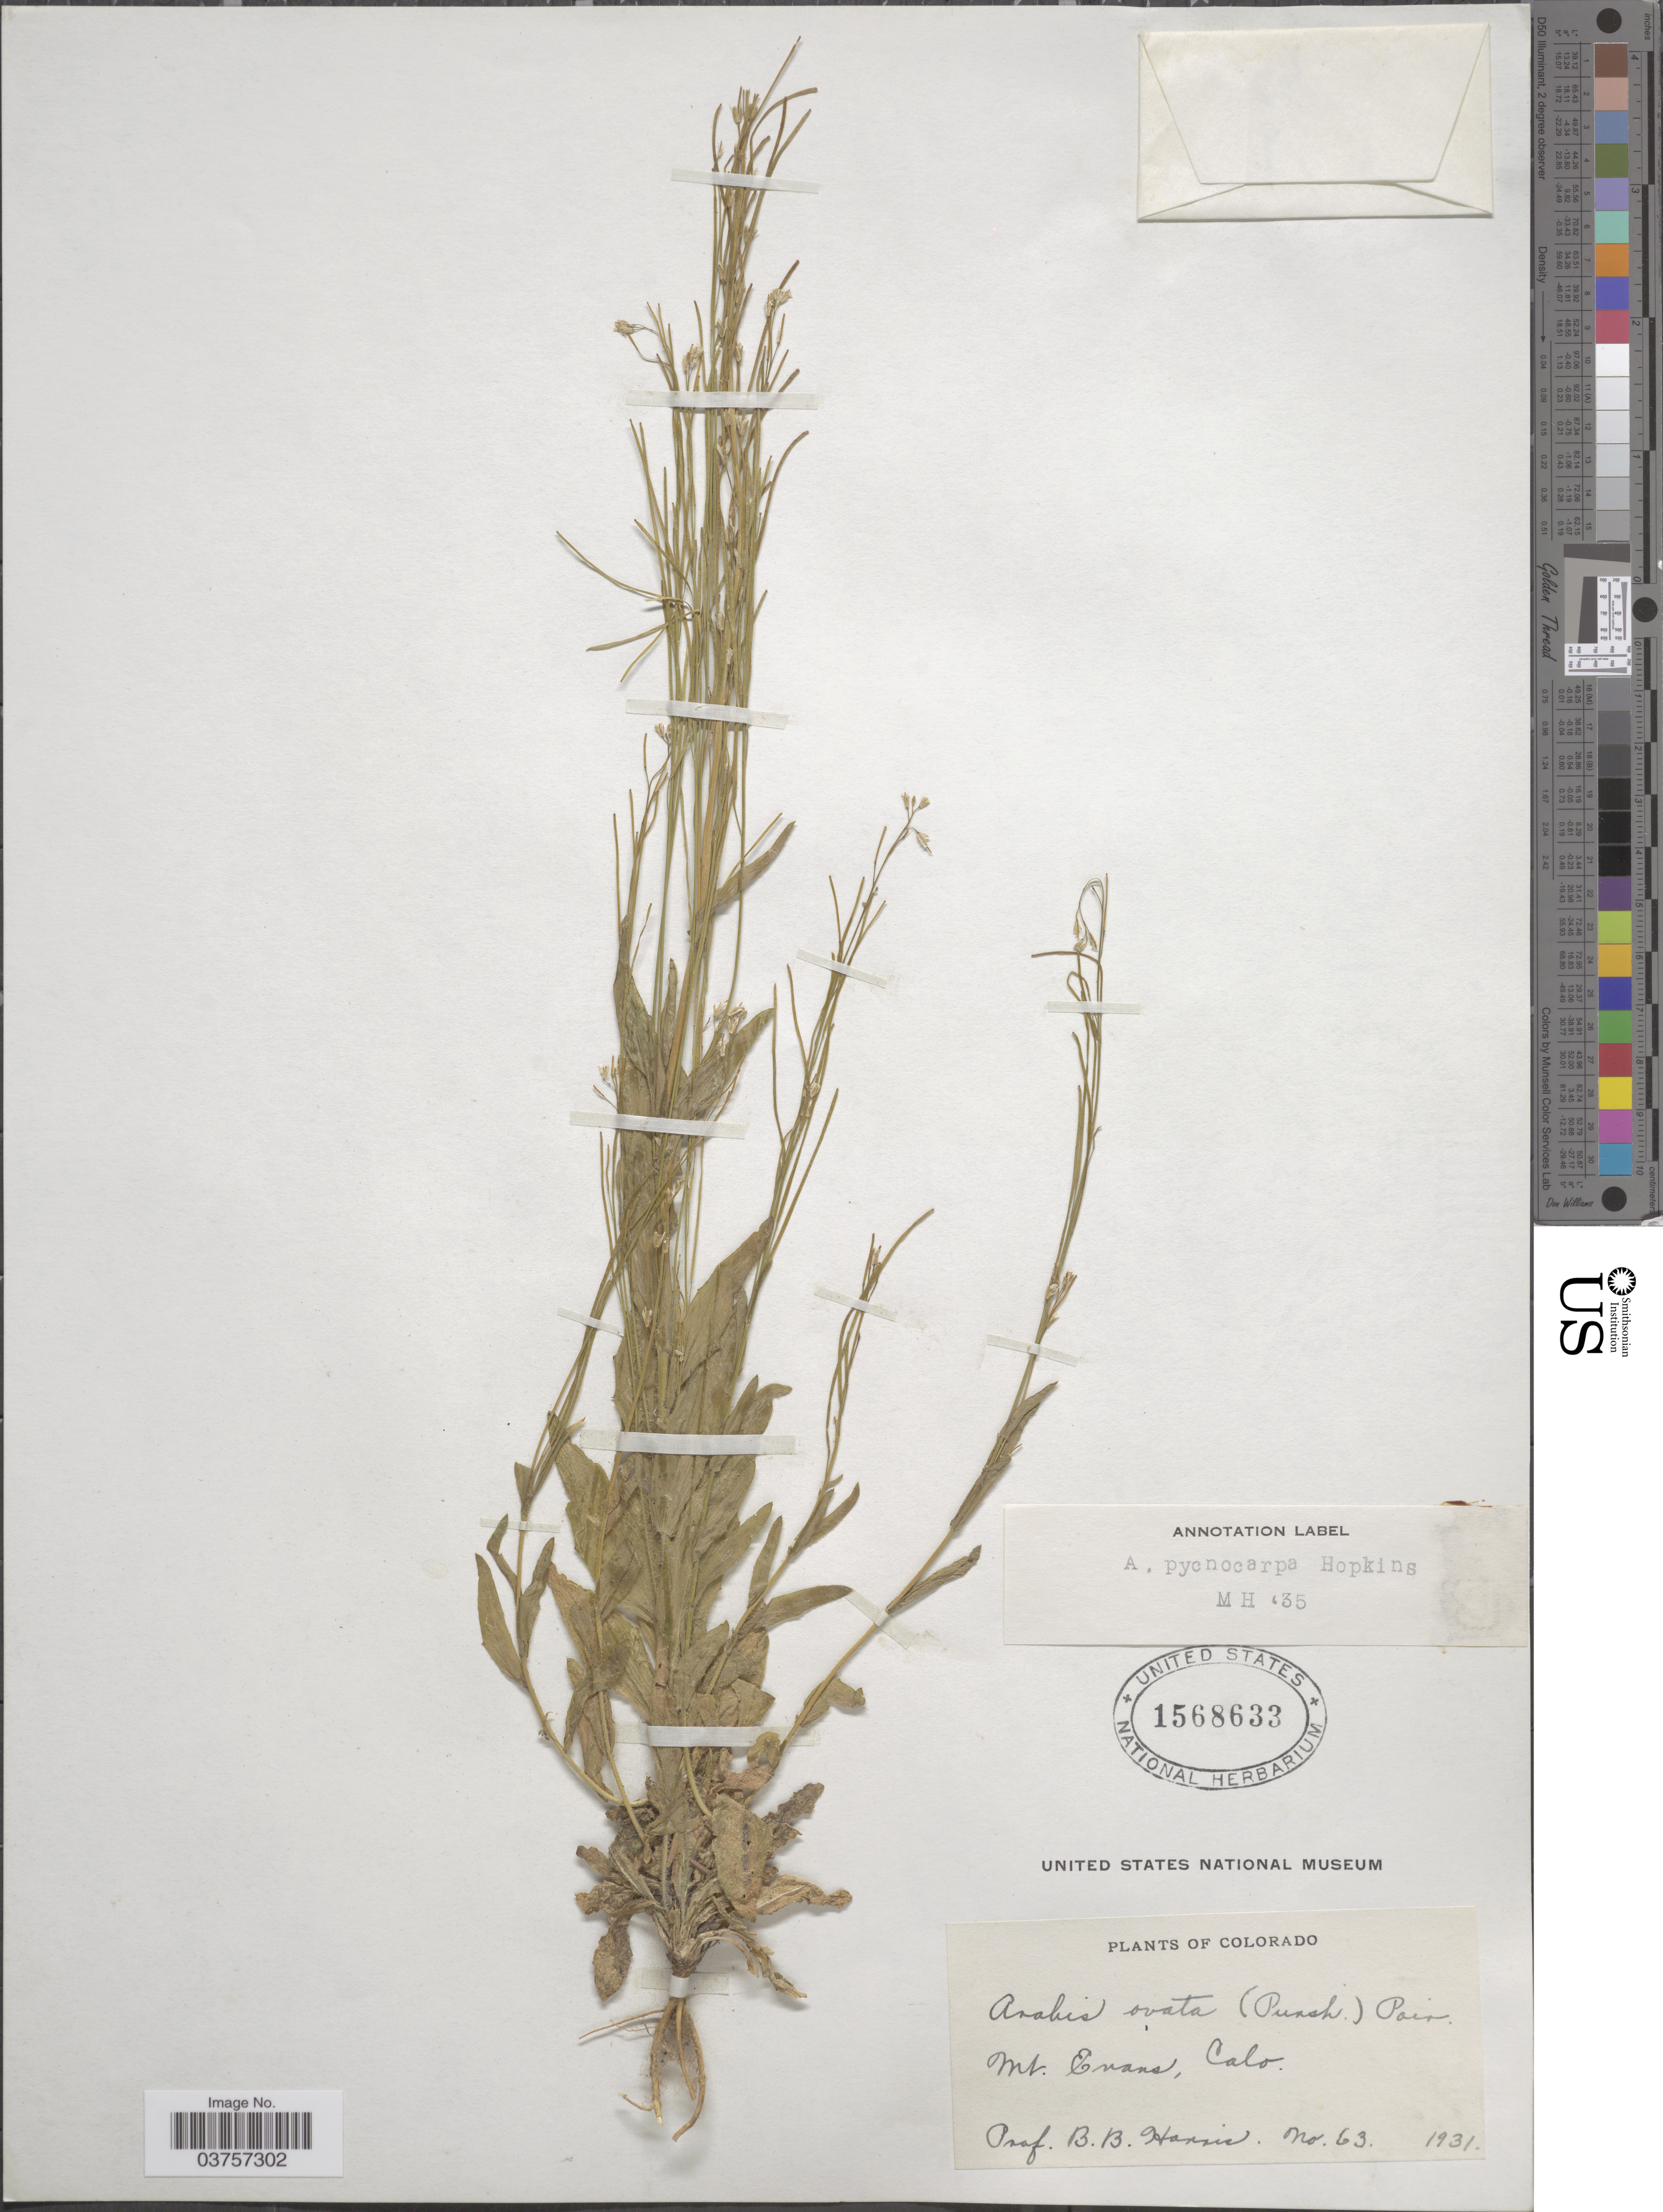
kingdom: Plantae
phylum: Tracheophyta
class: Magnoliopsida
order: Brassicales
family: Brassicaceae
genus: Arabis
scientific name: Arabis hirsuta var. pycnocarpa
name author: M. Hopkins & Rollins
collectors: B. B. Harris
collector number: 63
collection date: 1931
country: United States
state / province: Colorado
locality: Mt. Evans.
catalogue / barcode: US 1568633